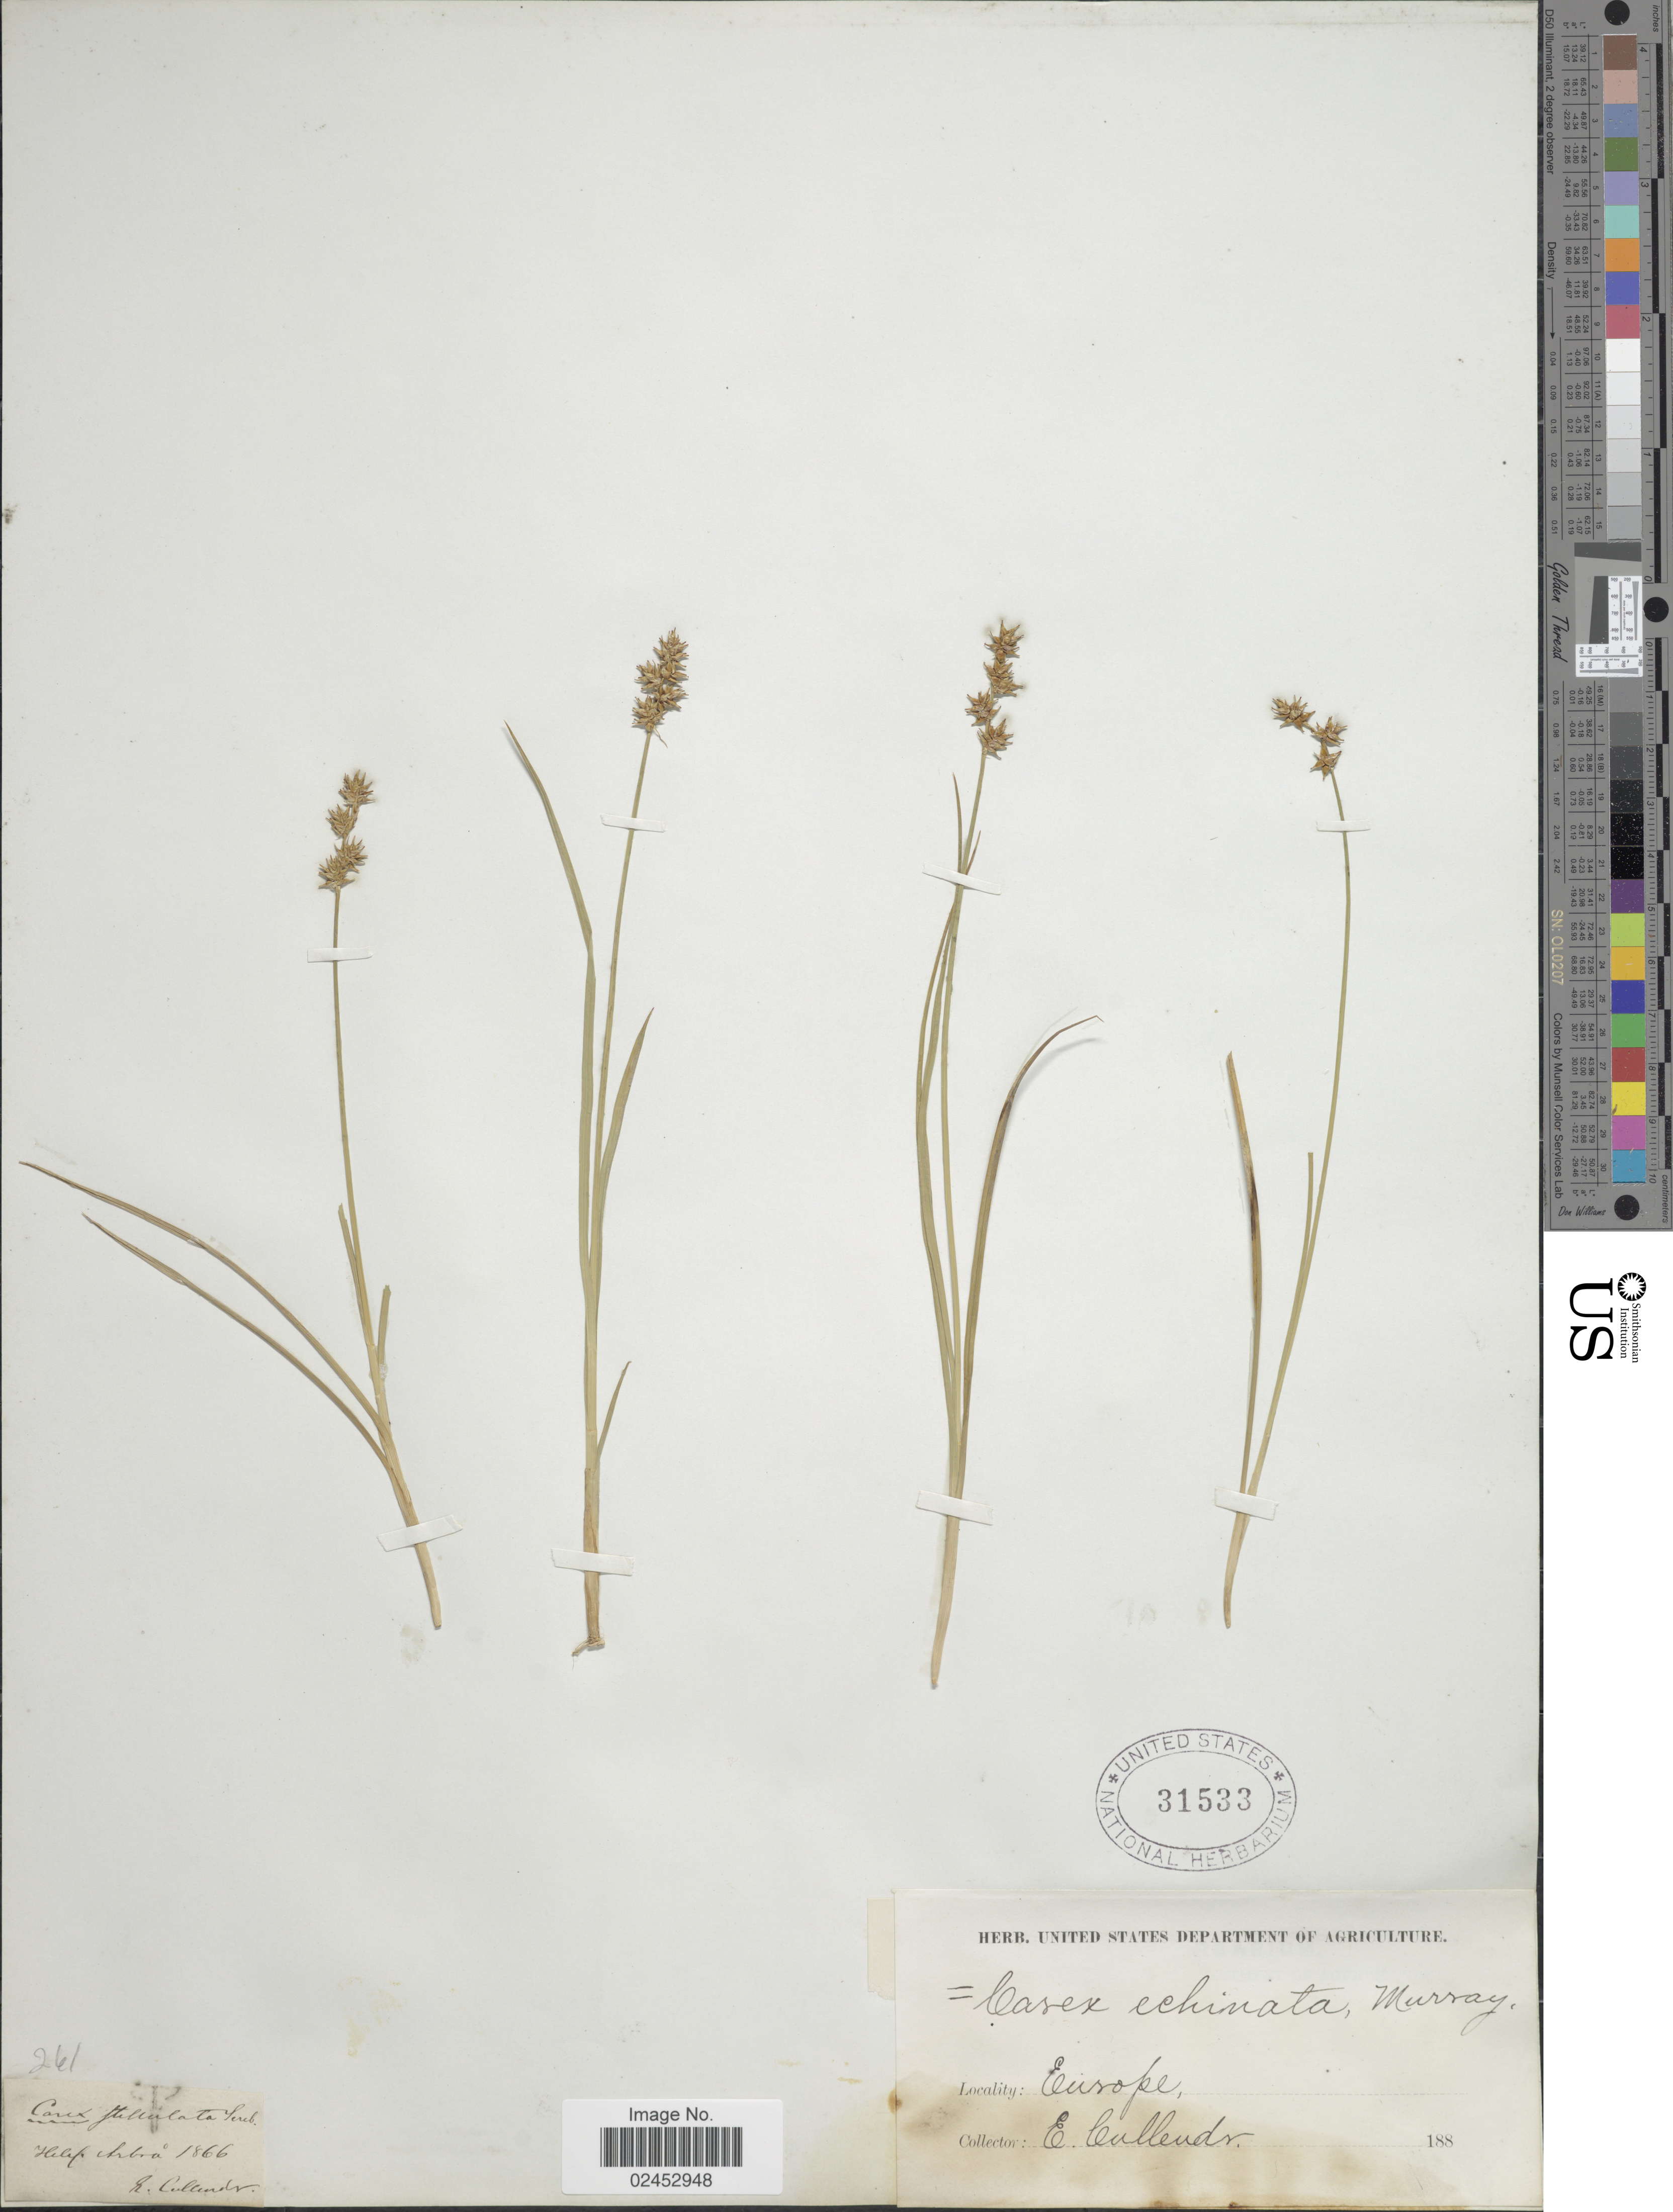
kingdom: Plantae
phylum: Tracheophyta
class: Liliopsida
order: Poales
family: Cyperaceae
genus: Carex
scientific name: Carex echinata subsp. echinata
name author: Murray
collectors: E. Callendr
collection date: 1866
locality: Europe, Helep chbra. [interpreted]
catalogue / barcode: US 31533